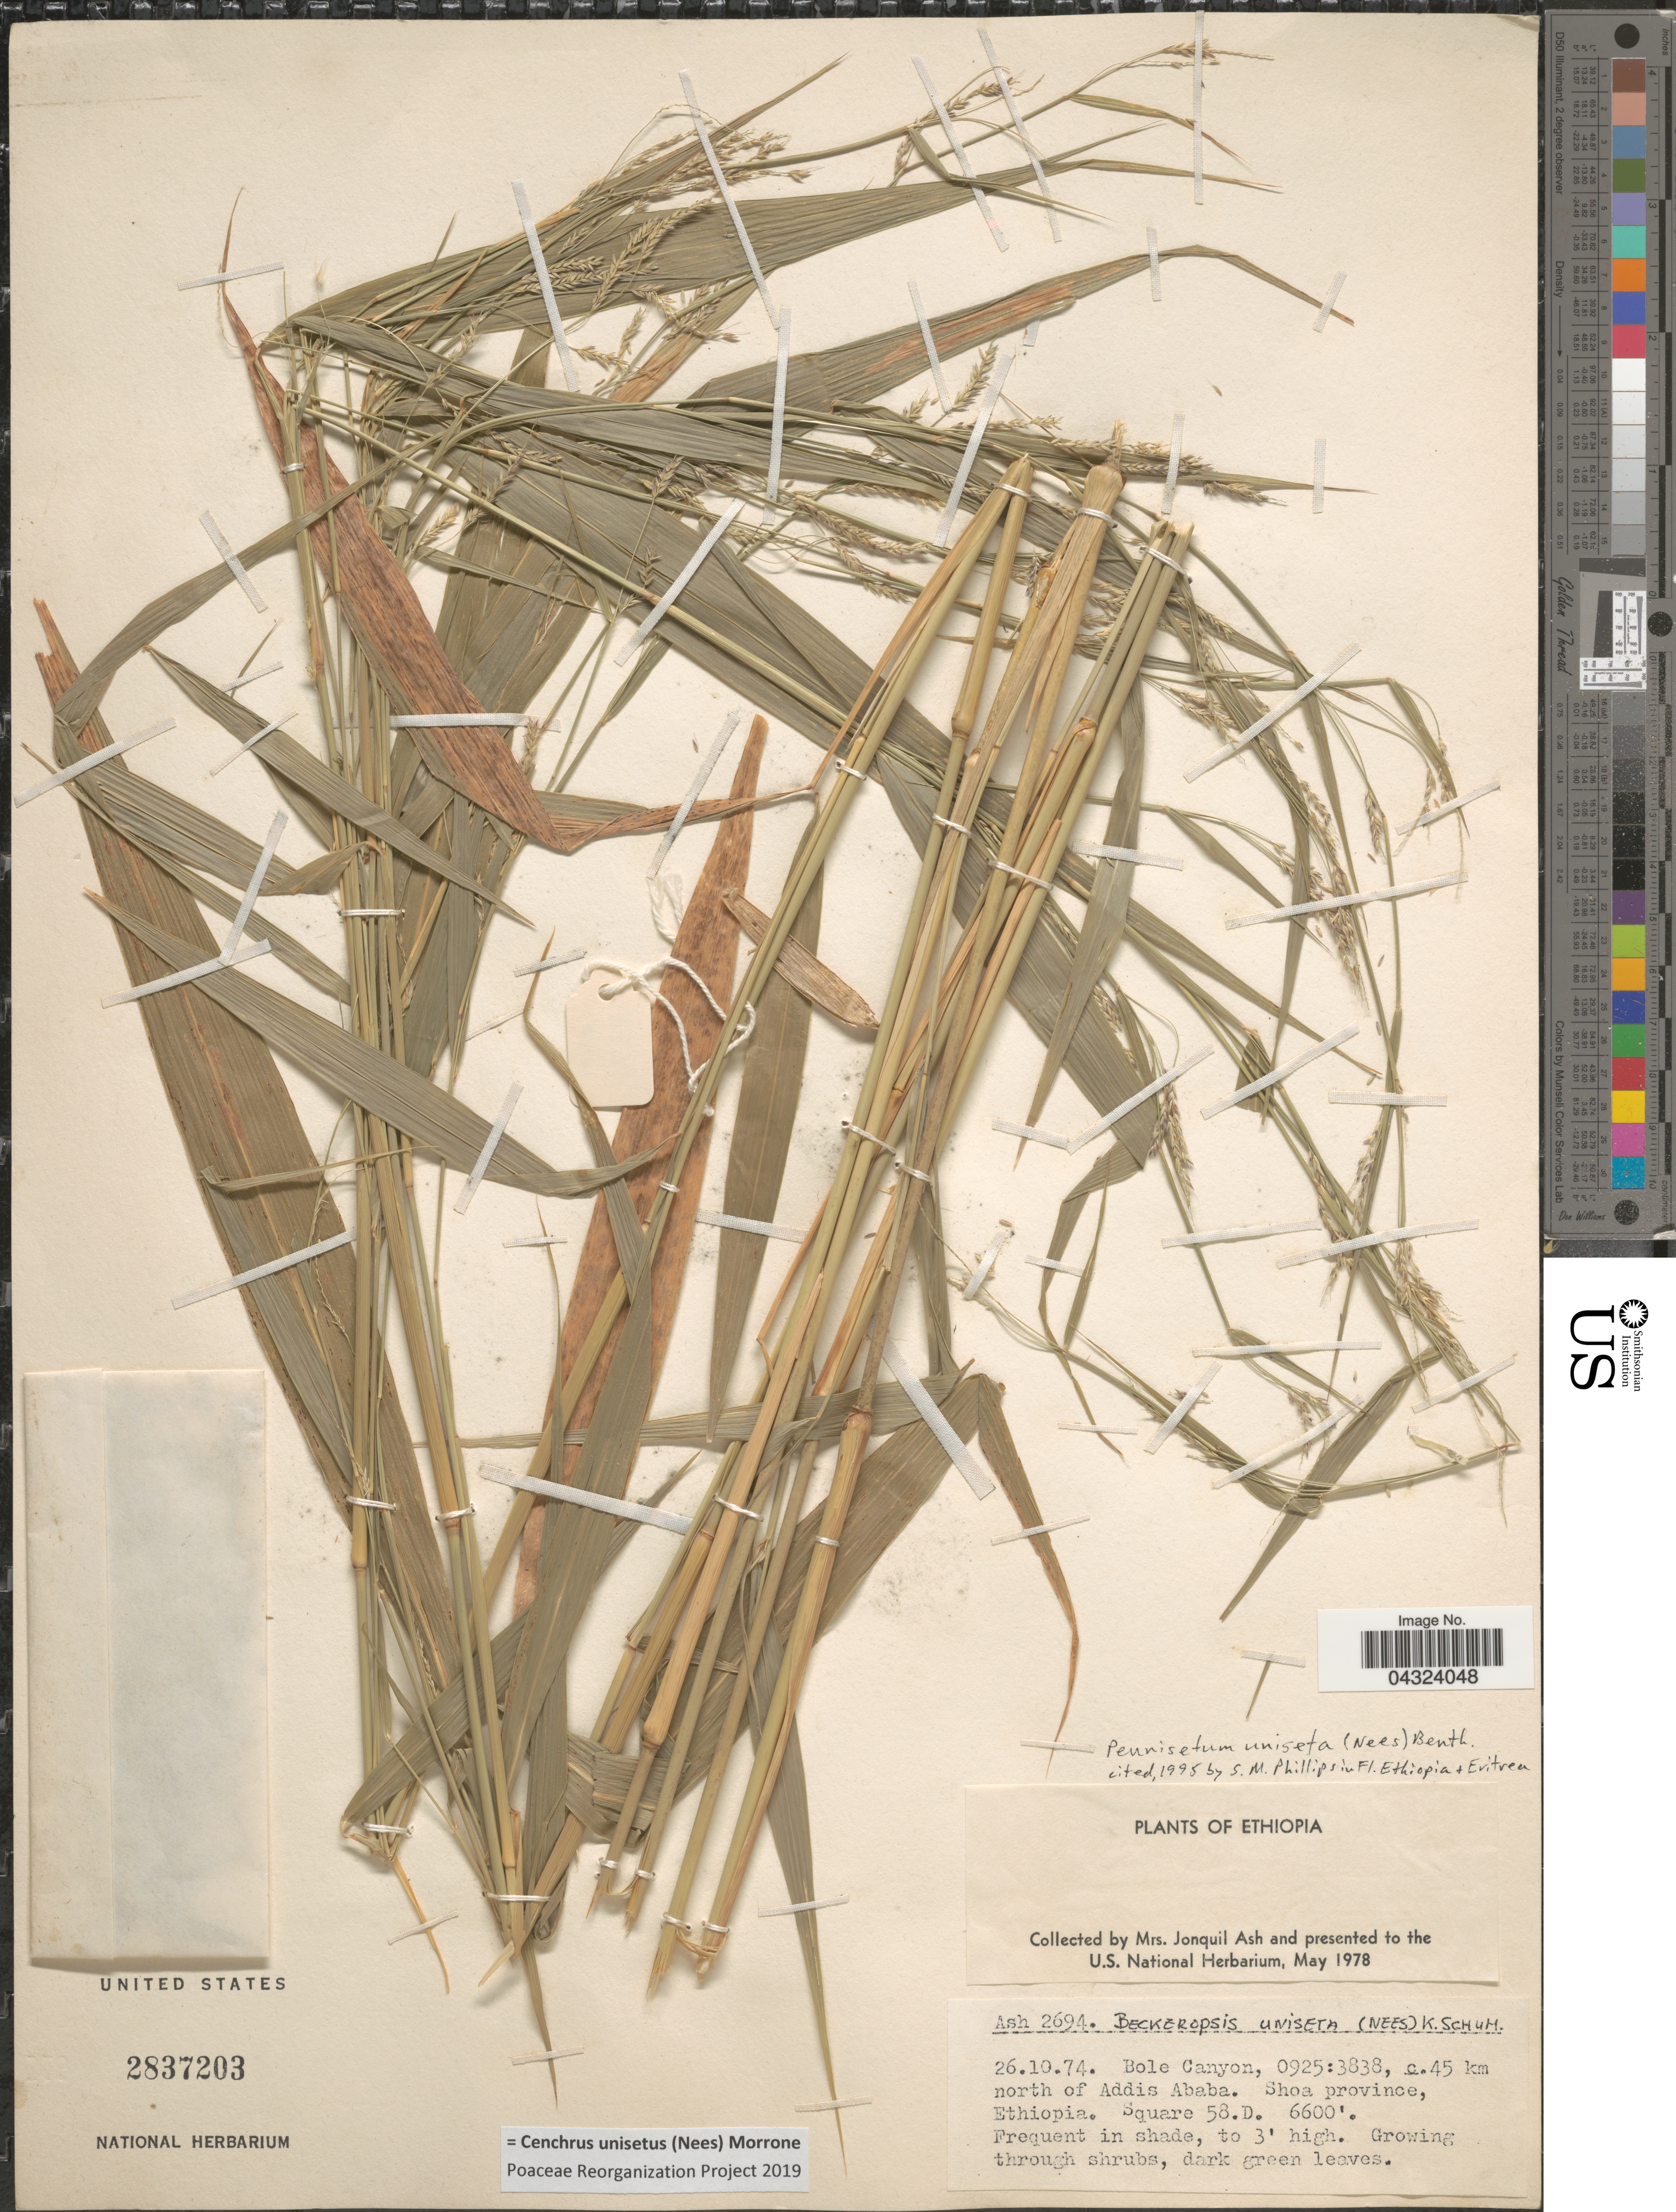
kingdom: Plantae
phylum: Tracheophyta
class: Liliopsida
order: Poales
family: Poaceae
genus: Cenchrus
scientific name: Cenchrus unisetus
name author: (Nees) Morrone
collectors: J. Ash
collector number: Ash2694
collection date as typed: Transcribed d/m/y: 26/10/74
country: Ethiopia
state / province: Addis Ababa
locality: Bole Canyon, 0925:3838, c.45 km north of Addis Ababa. Shoa province. Square 58.D.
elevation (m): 1829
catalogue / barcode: US 2837203